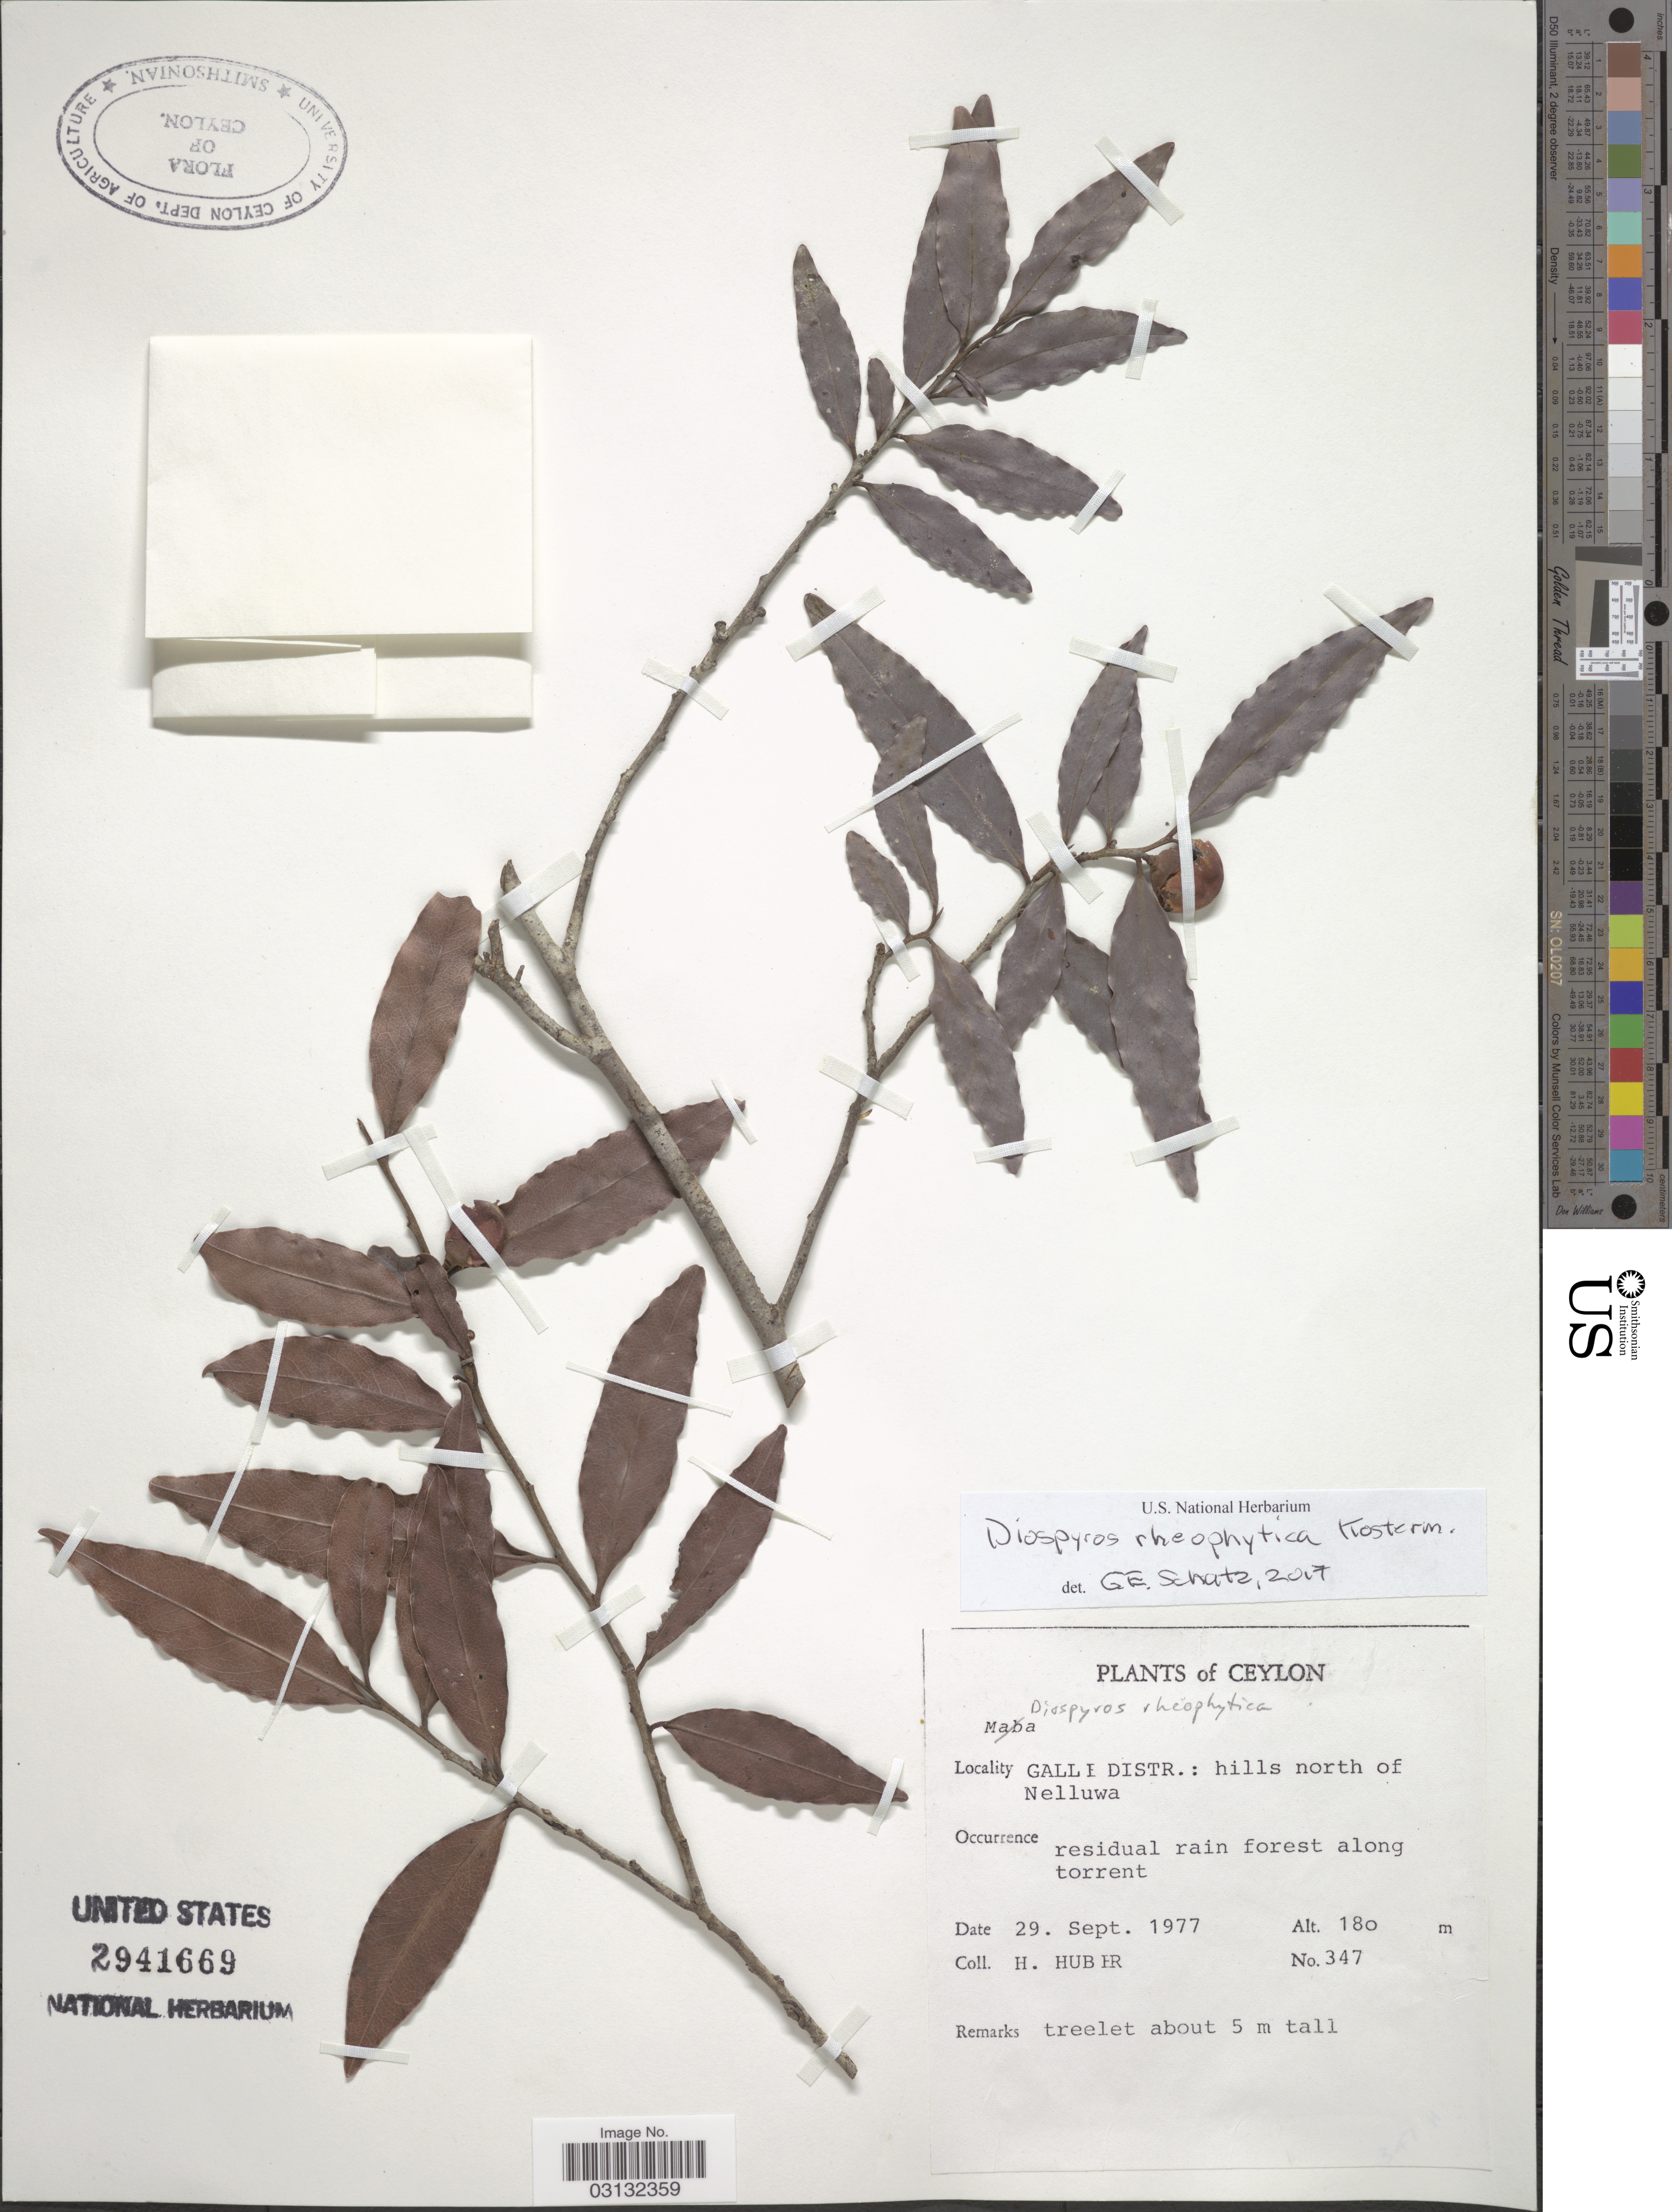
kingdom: Plantae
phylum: Tracheophyta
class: Magnoliopsida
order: Ericales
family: Ebenaceae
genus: Diospyros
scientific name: Diospyros rheophytica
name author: Kosterm.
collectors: H. Huber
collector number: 347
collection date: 1977-09-29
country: Sri Lanka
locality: Ceylon. Galle Distr.: hills north of Nelluwa.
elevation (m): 180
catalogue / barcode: US 2941669